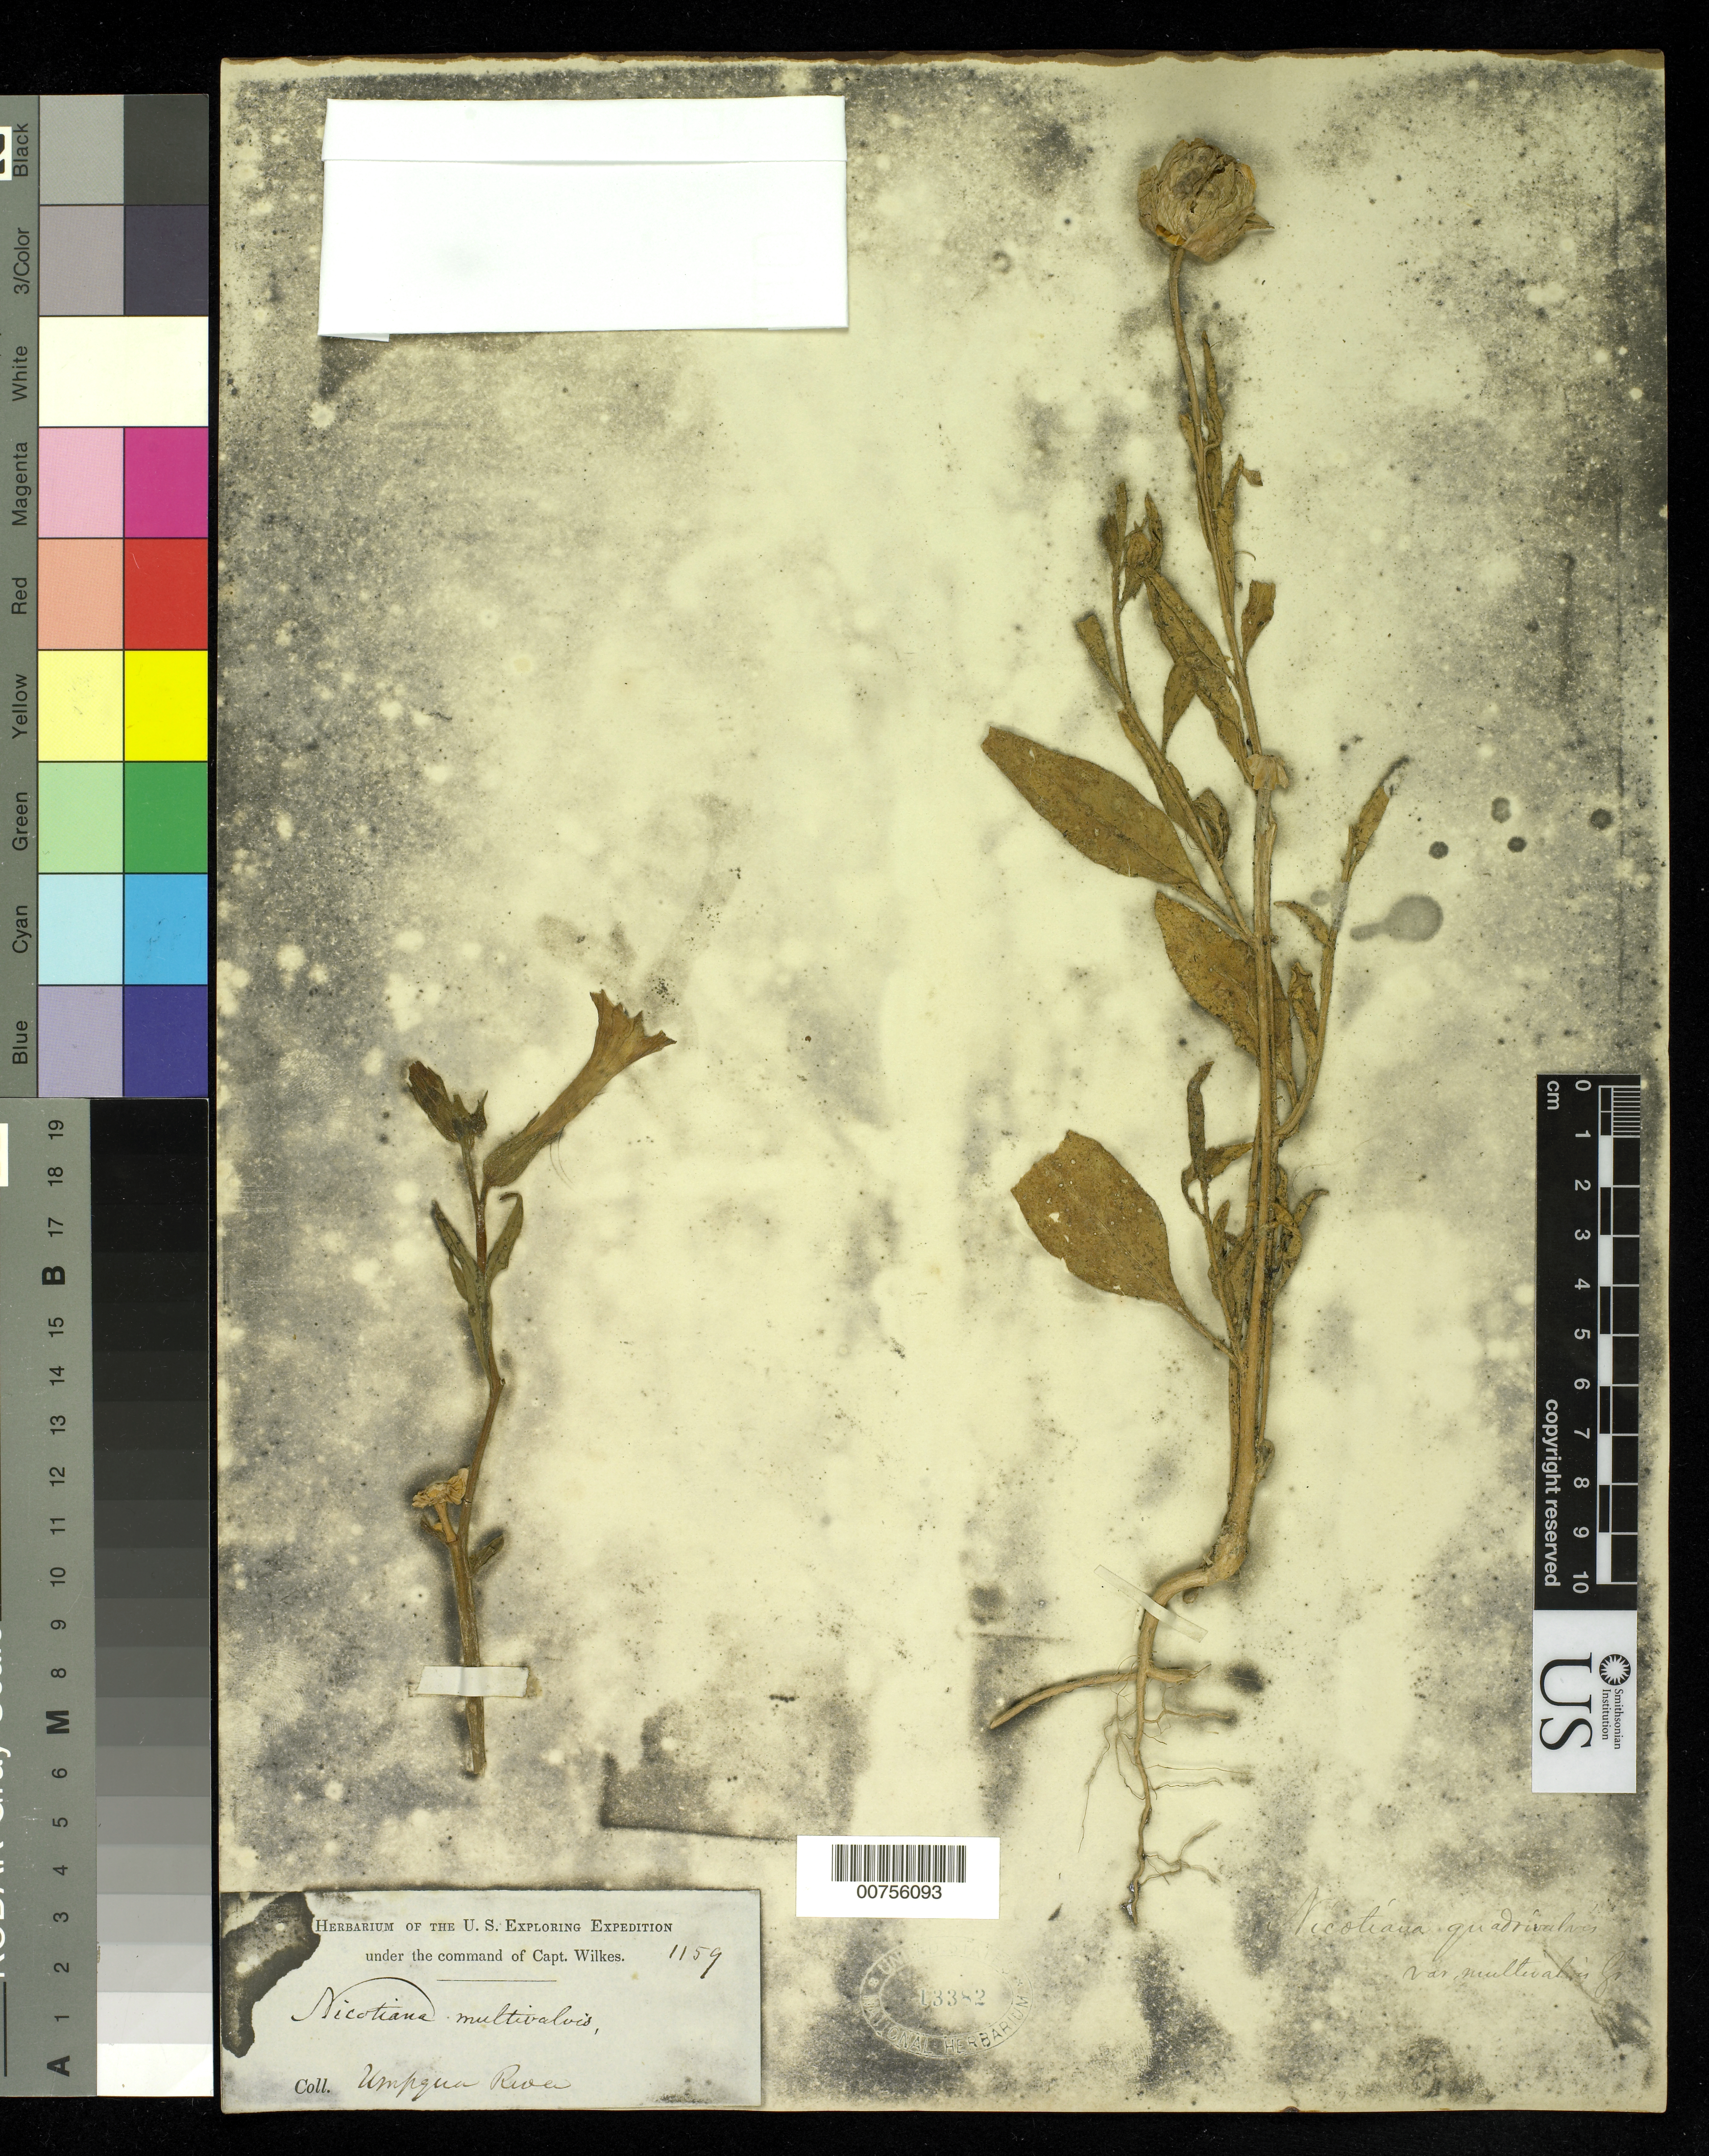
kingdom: Plantae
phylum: Tracheophyta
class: Magnoliopsida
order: Solanales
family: Solanaceae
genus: Nicotiana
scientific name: Nicotiana multivalvis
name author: Lindl.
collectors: Wilkes Explor. Exped.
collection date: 1838/1842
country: United States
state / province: Oregon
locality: Umpqua River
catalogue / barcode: US 13382